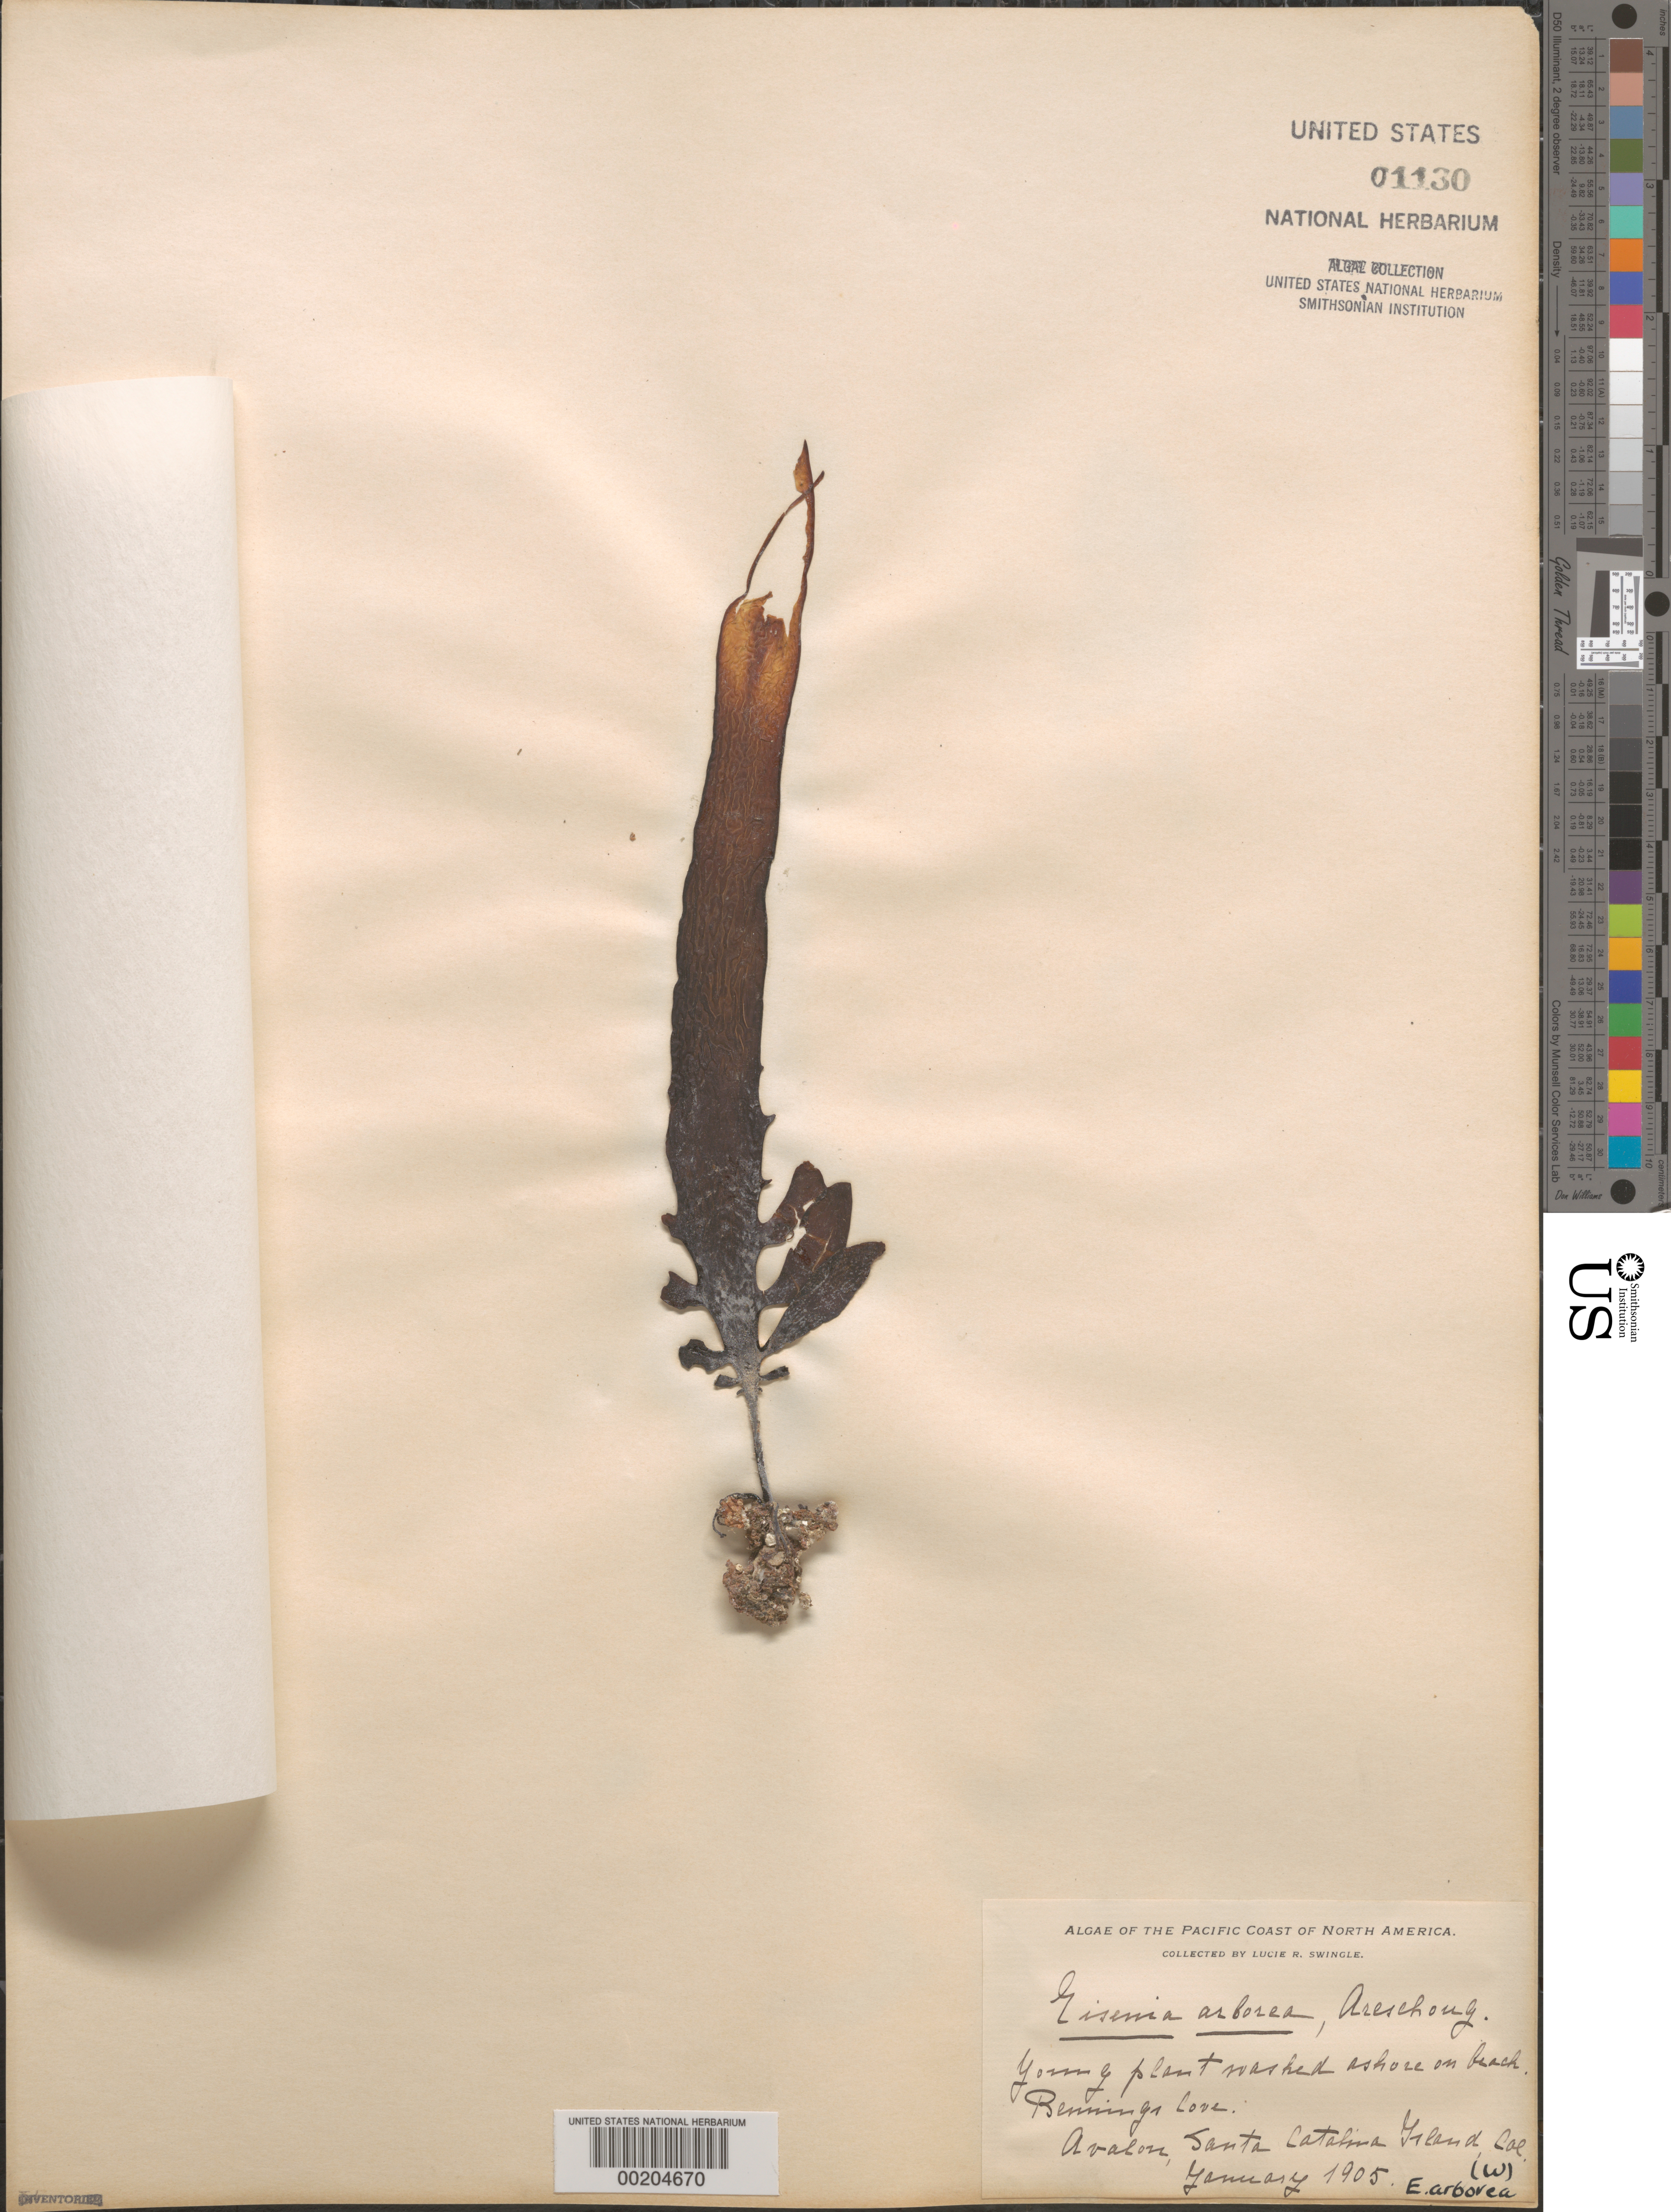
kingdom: Chromista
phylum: Ochrophyta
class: Phaeophyceae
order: Laminariales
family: Lessoniaceae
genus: Eisenia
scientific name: Eisenia arborea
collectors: L. Swingle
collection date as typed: Jan 1905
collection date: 1905-01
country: United States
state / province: California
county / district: Los Angeles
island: Santa Catalina Island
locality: Bennings Cove, Avalon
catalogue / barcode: US 1130